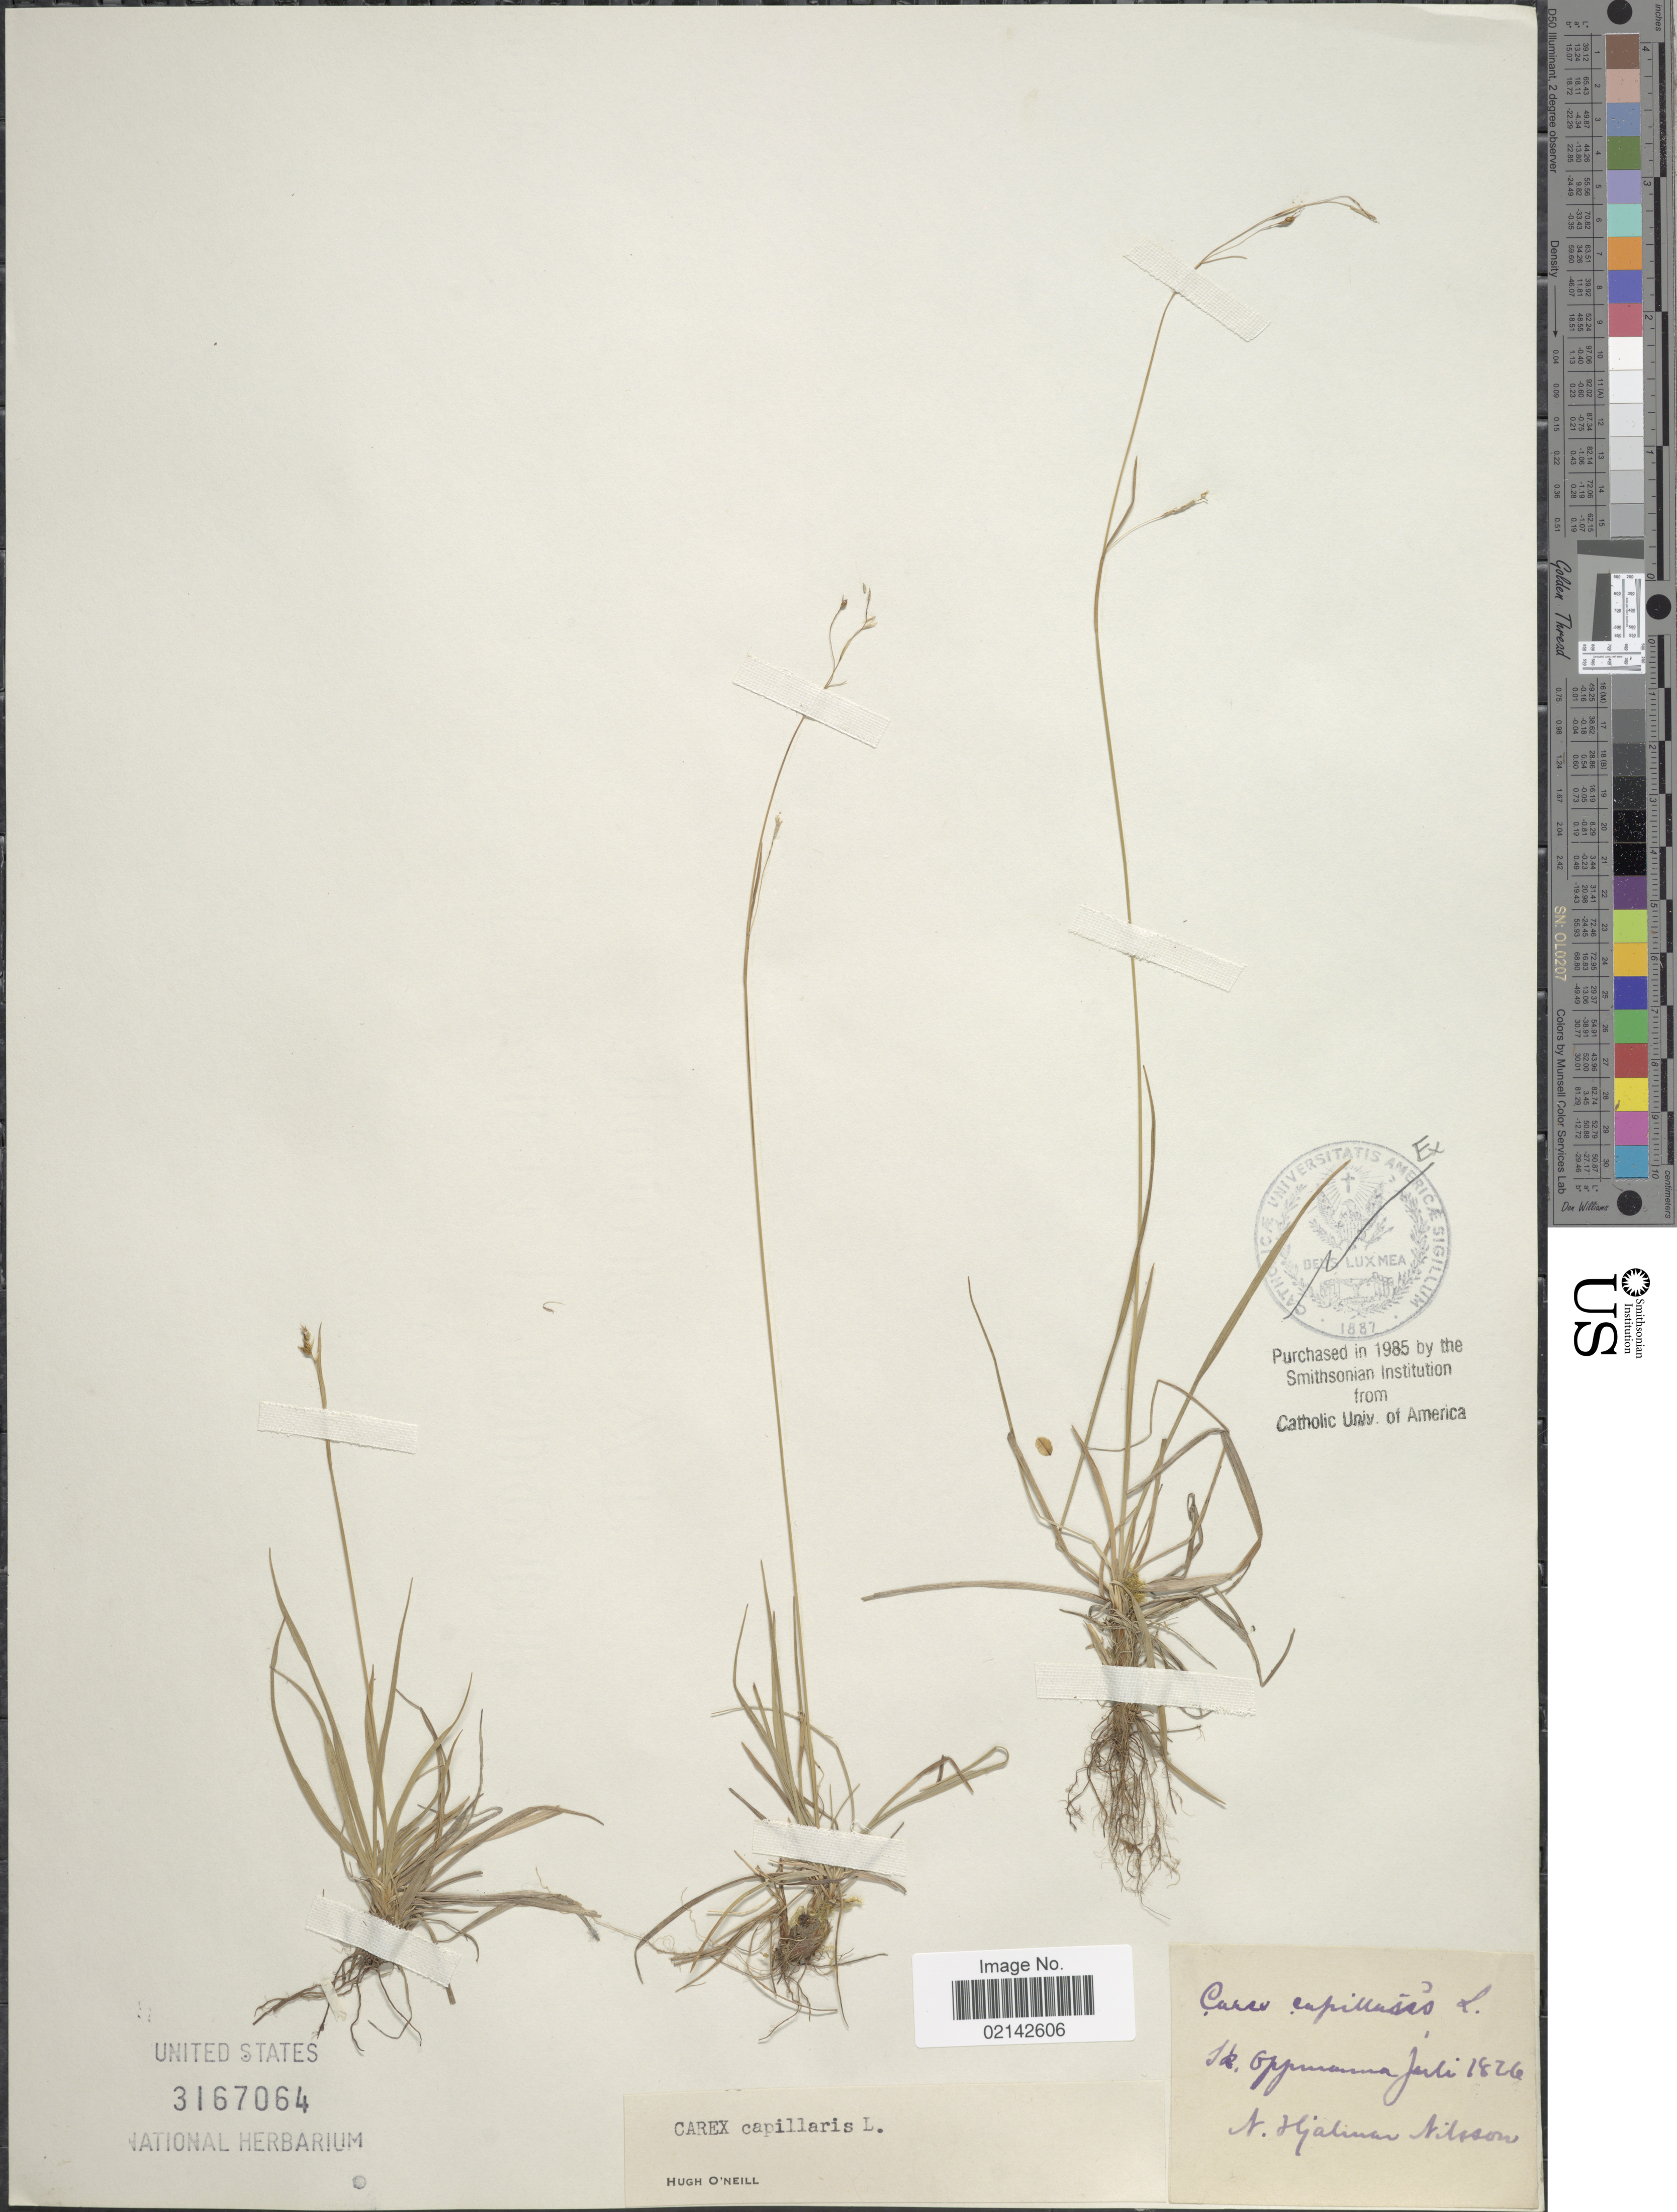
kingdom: Plantae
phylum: Tracheophyta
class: Liliopsida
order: Poales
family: Cyperaceae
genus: Carex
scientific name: Carex capillaris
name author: L.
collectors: N. H. Nilsson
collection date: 1926-07-18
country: Sweden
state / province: Skåne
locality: Sk. Oppmanna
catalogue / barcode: US 3167064